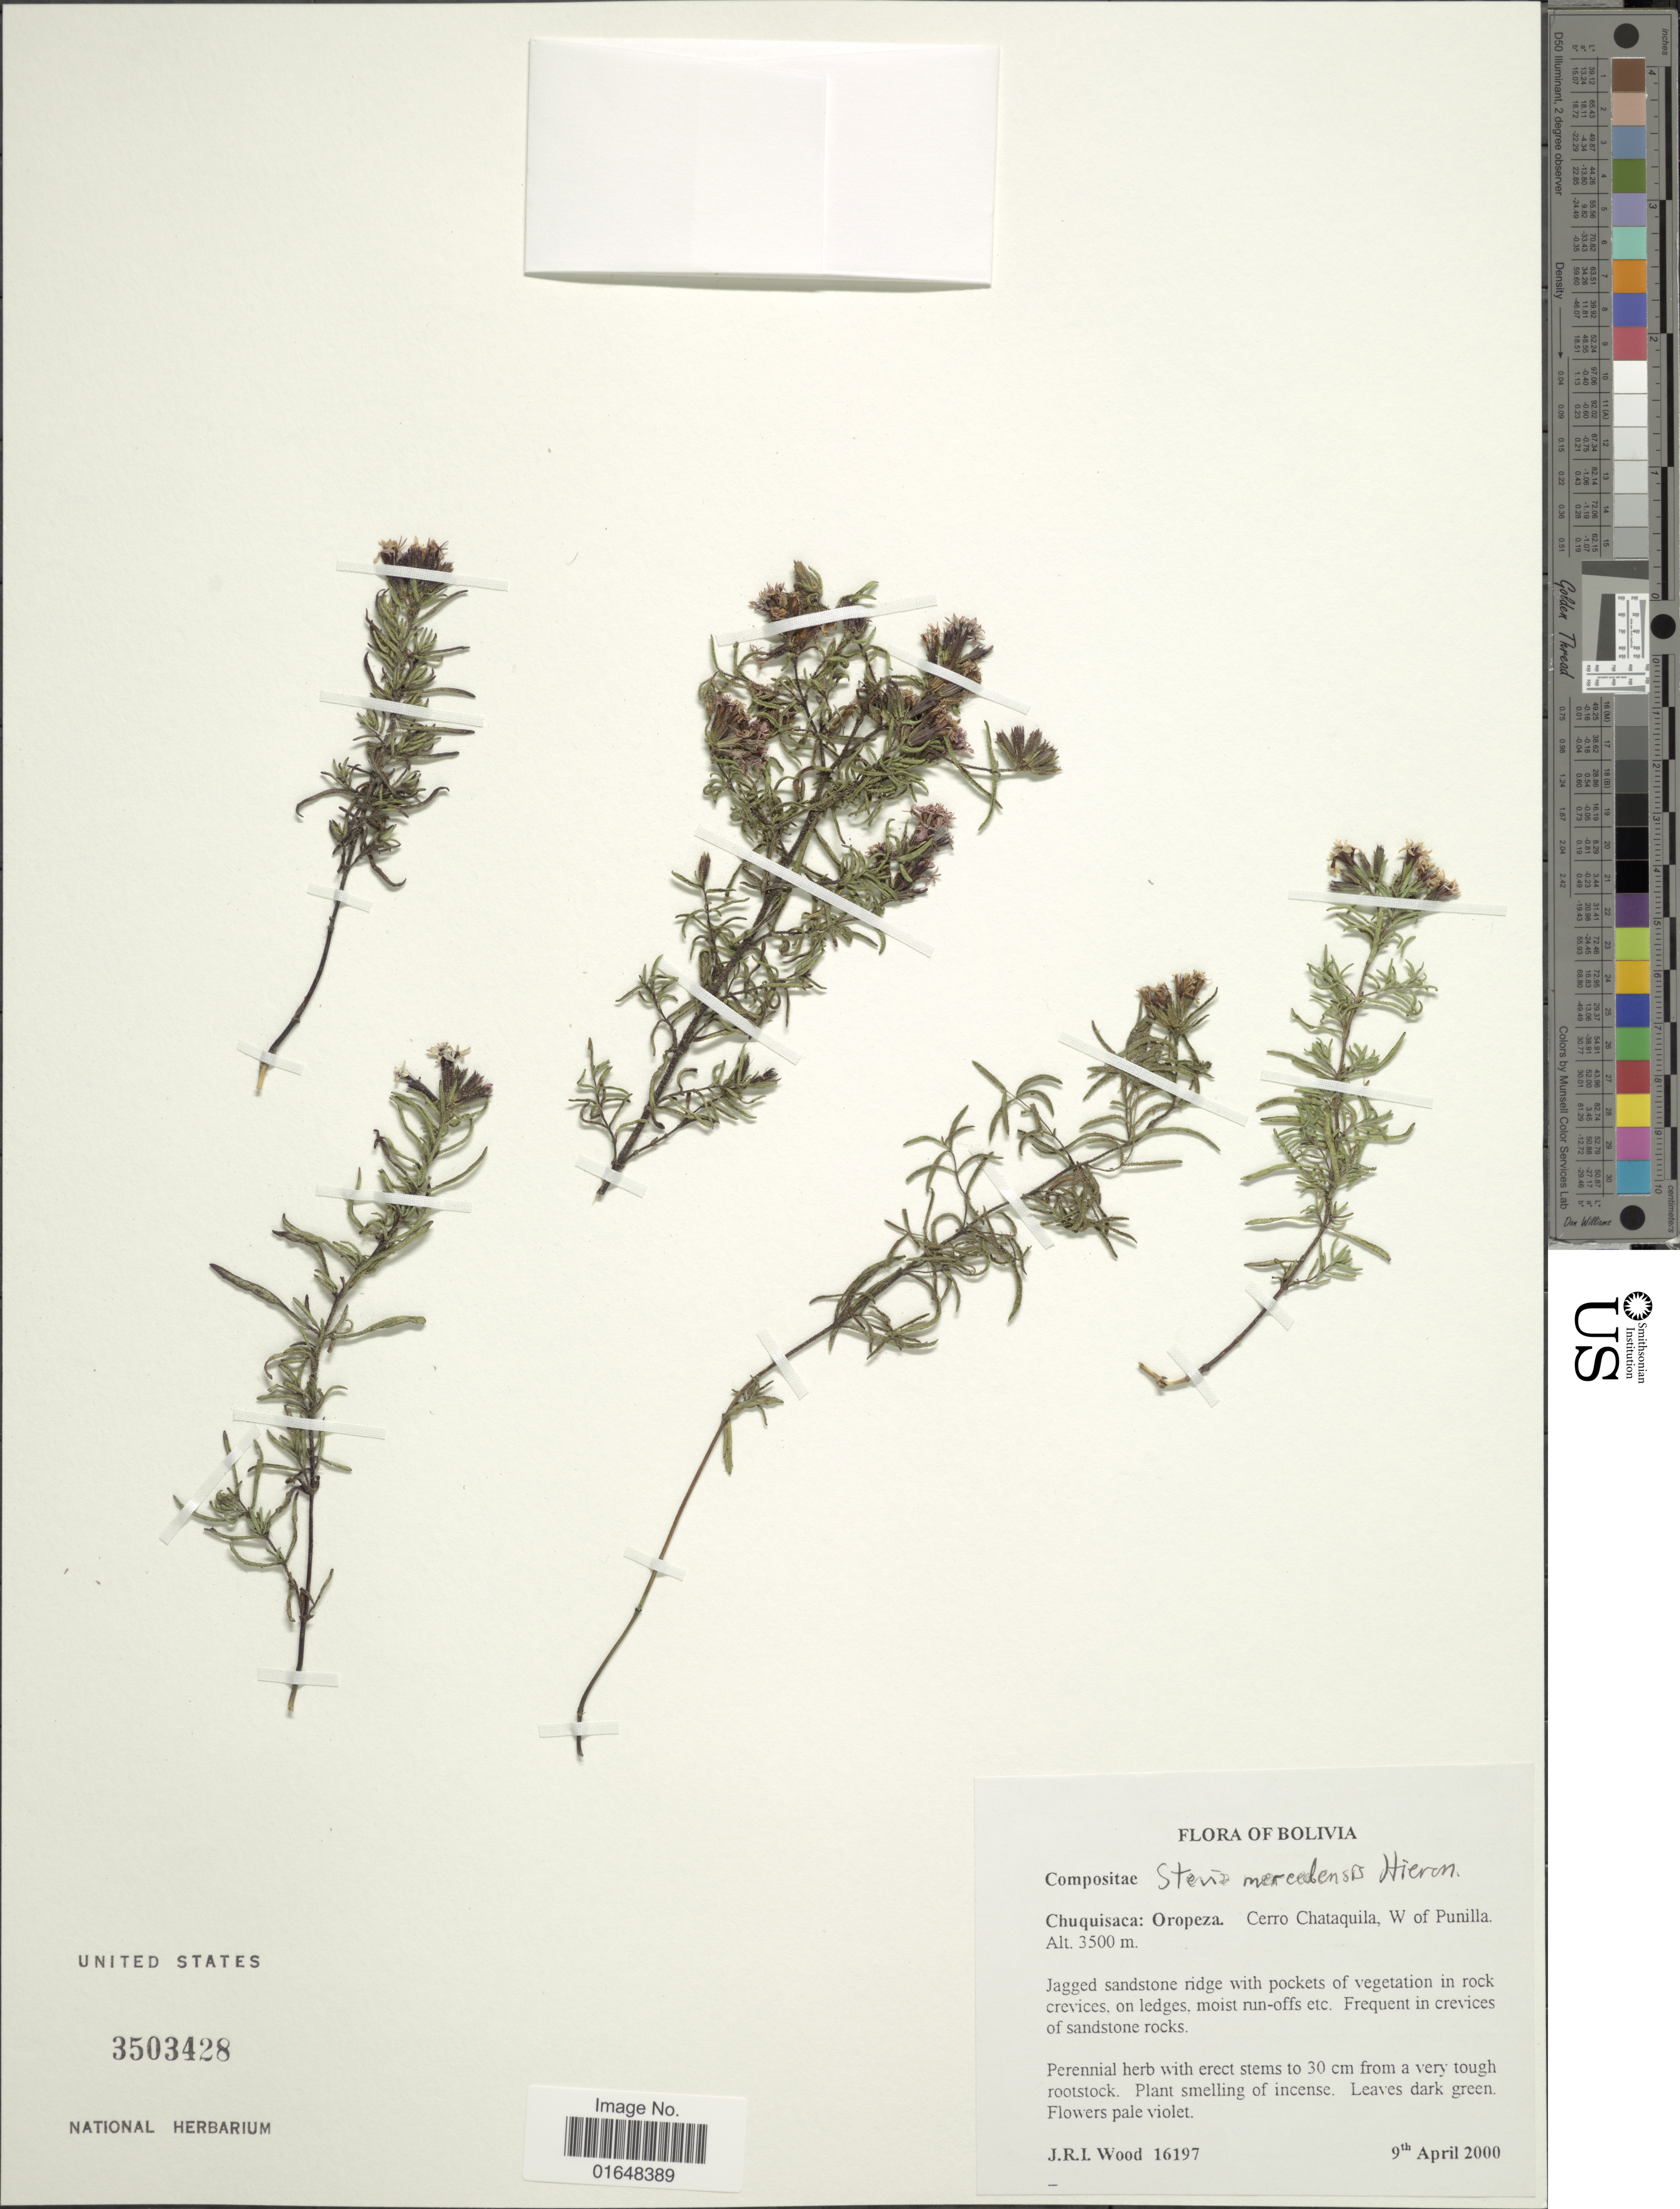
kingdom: Plantae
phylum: Tracheophyta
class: Magnoliopsida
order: Asterales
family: Asteraceae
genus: Stevia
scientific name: Stevia mercedensis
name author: Hieron.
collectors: J. R. I. Wood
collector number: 16197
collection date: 2000-04-09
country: Bolivia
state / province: Chuquisaca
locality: Chuquisaca: Oropeza. Cerro Chataquila, W of Punilla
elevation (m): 3500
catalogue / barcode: US 3503428